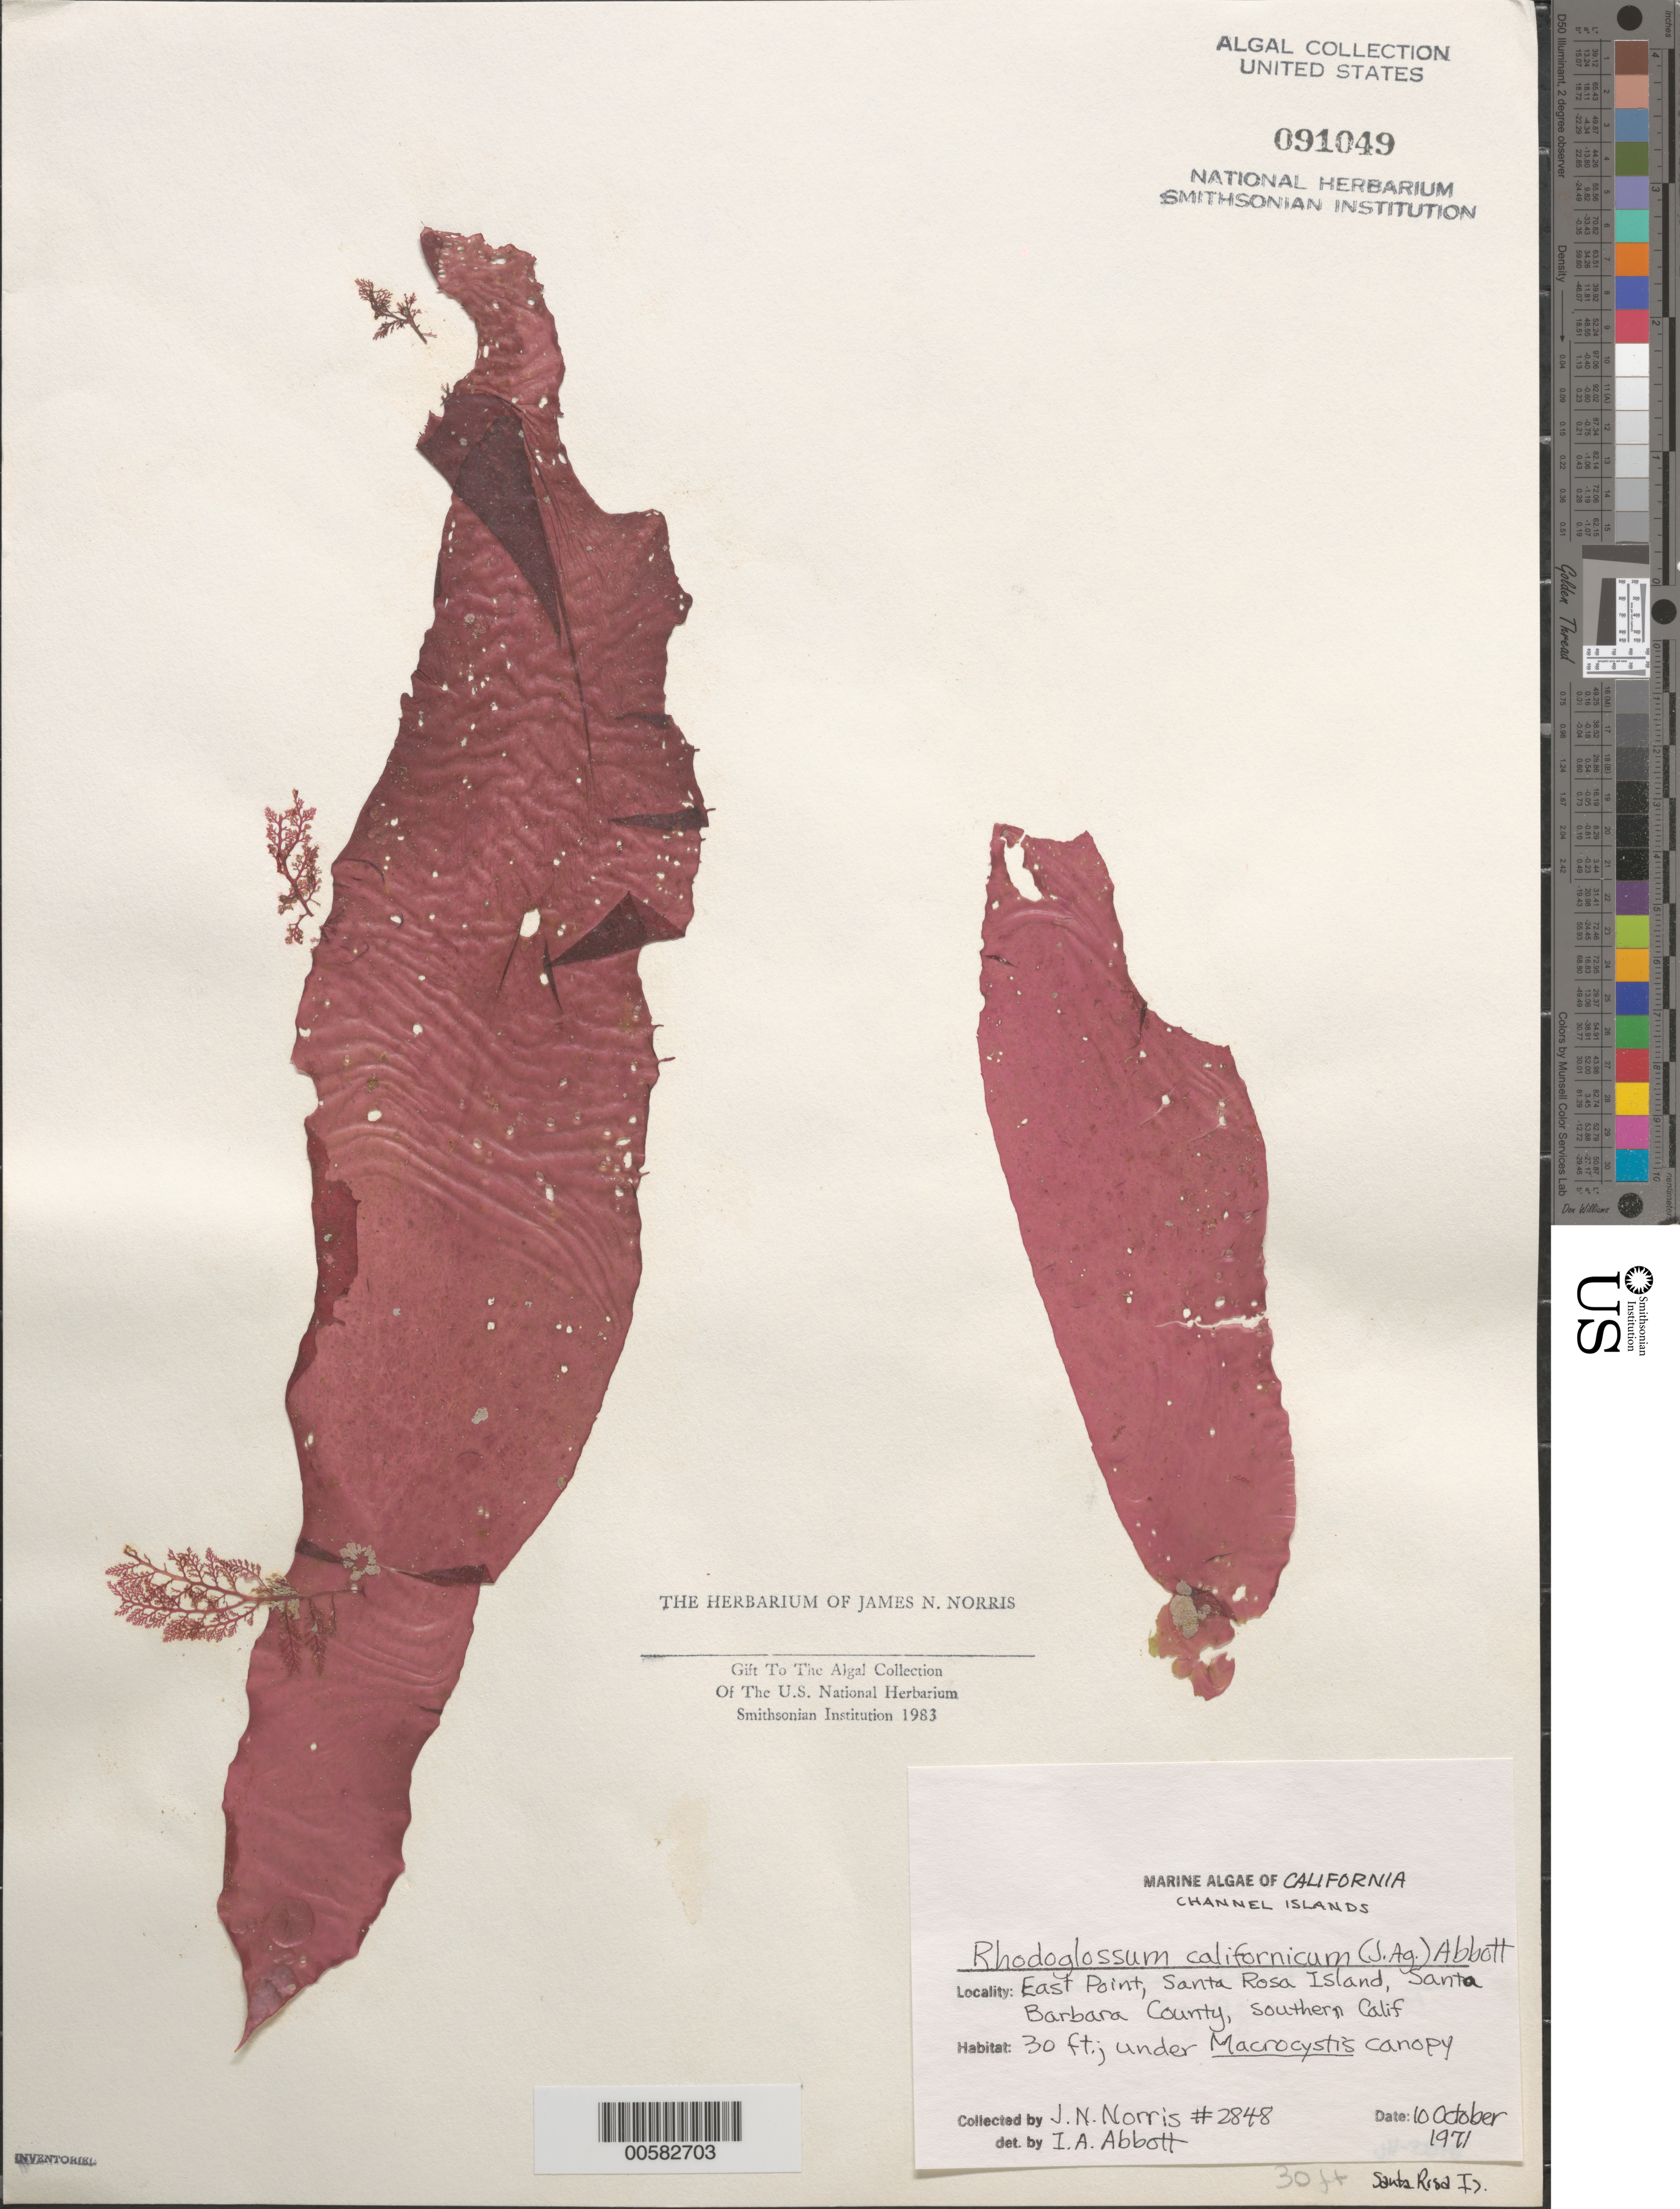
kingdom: Plantae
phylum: Rhodophyta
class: Florideophyceae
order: Gigartinales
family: Gigartinaceae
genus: Mazzaella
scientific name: Mazzaella californica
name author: (J. Agardh) G. De Toni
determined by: Algae name updating Project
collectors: J. N. Norris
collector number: JN-2848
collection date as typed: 10 Oct 1971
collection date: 1971-10-10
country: United States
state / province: California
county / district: Santa Barbara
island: Santa Rosa Island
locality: East Point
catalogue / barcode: US 91049